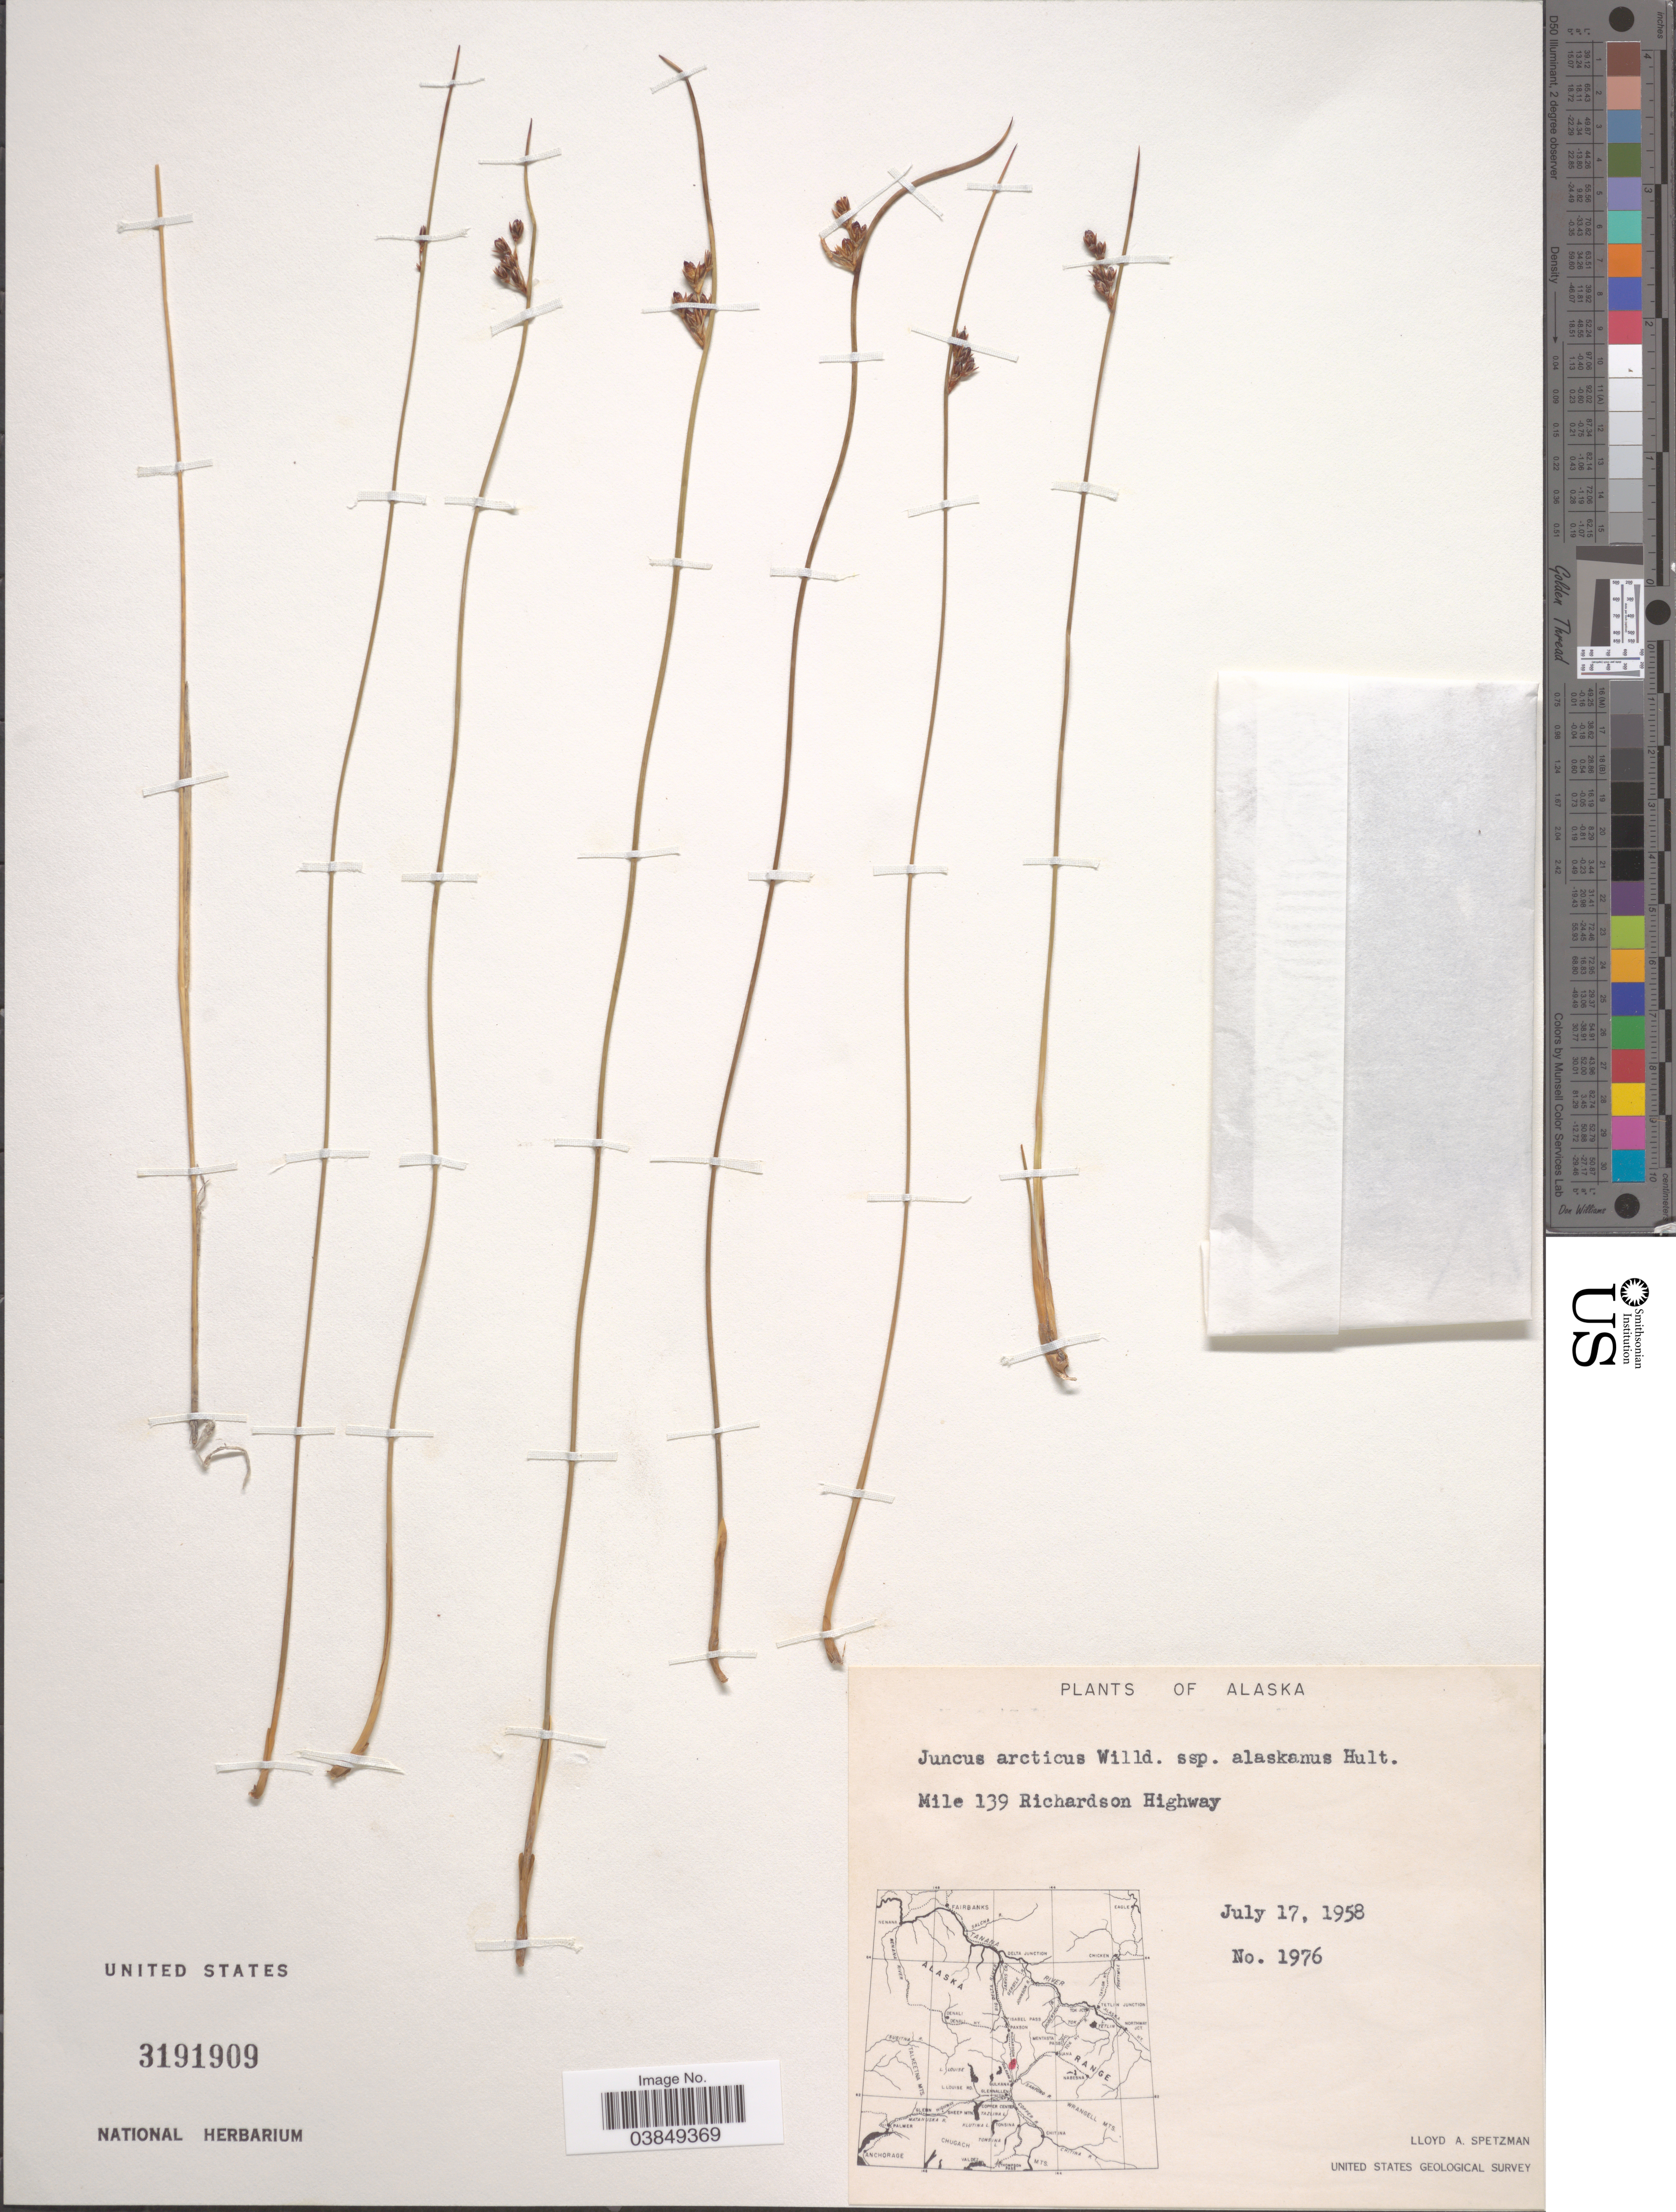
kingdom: Plantae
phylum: Tracheophyta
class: Liliopsida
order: Poales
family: Juncaceae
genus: Juncus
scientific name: Juncus arcticus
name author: Willd.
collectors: L. Spetzman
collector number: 1976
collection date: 1958-07-17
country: United States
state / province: Alaska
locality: Mile 139 Richardson Highway.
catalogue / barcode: US 3191909